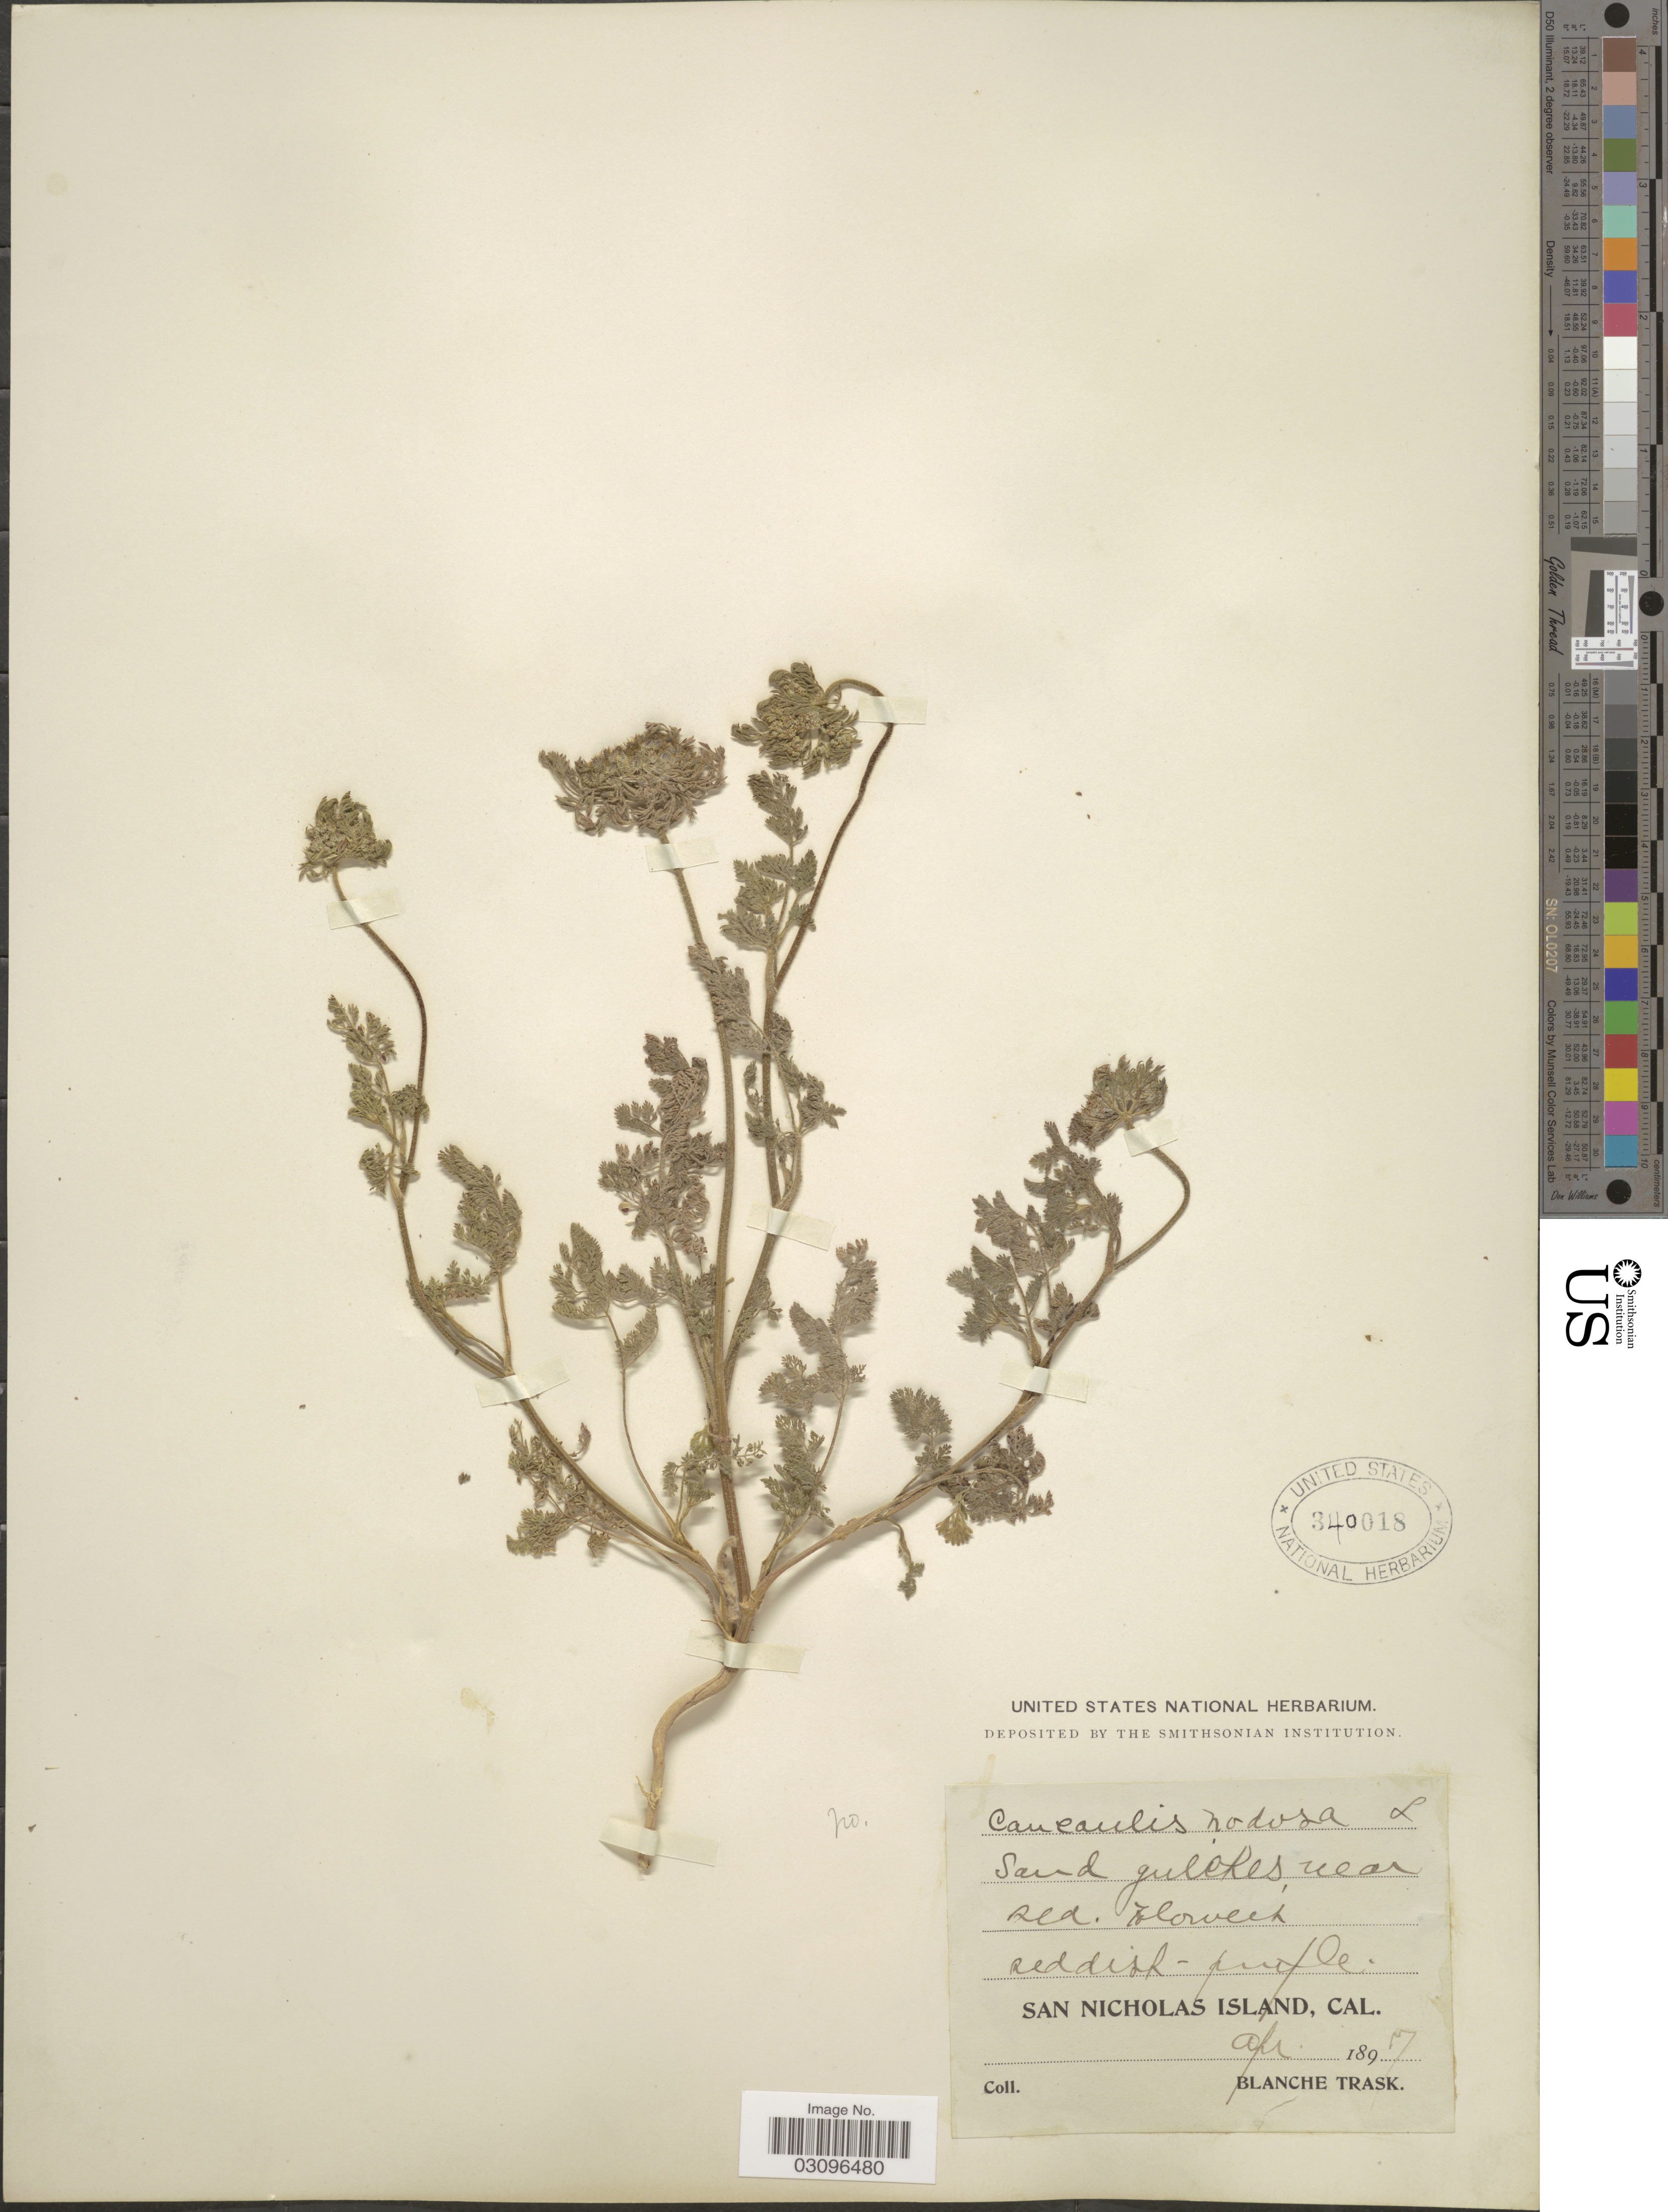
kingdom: Plantae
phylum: Tracheophyta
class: Magnoliopsida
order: Apiales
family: Apiaceae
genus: Daucus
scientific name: Daucus pusillus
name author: Michx.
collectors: B. Trask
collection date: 1897-04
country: United States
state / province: California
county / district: Ventura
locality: San Nicholas Island.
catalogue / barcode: US 340018